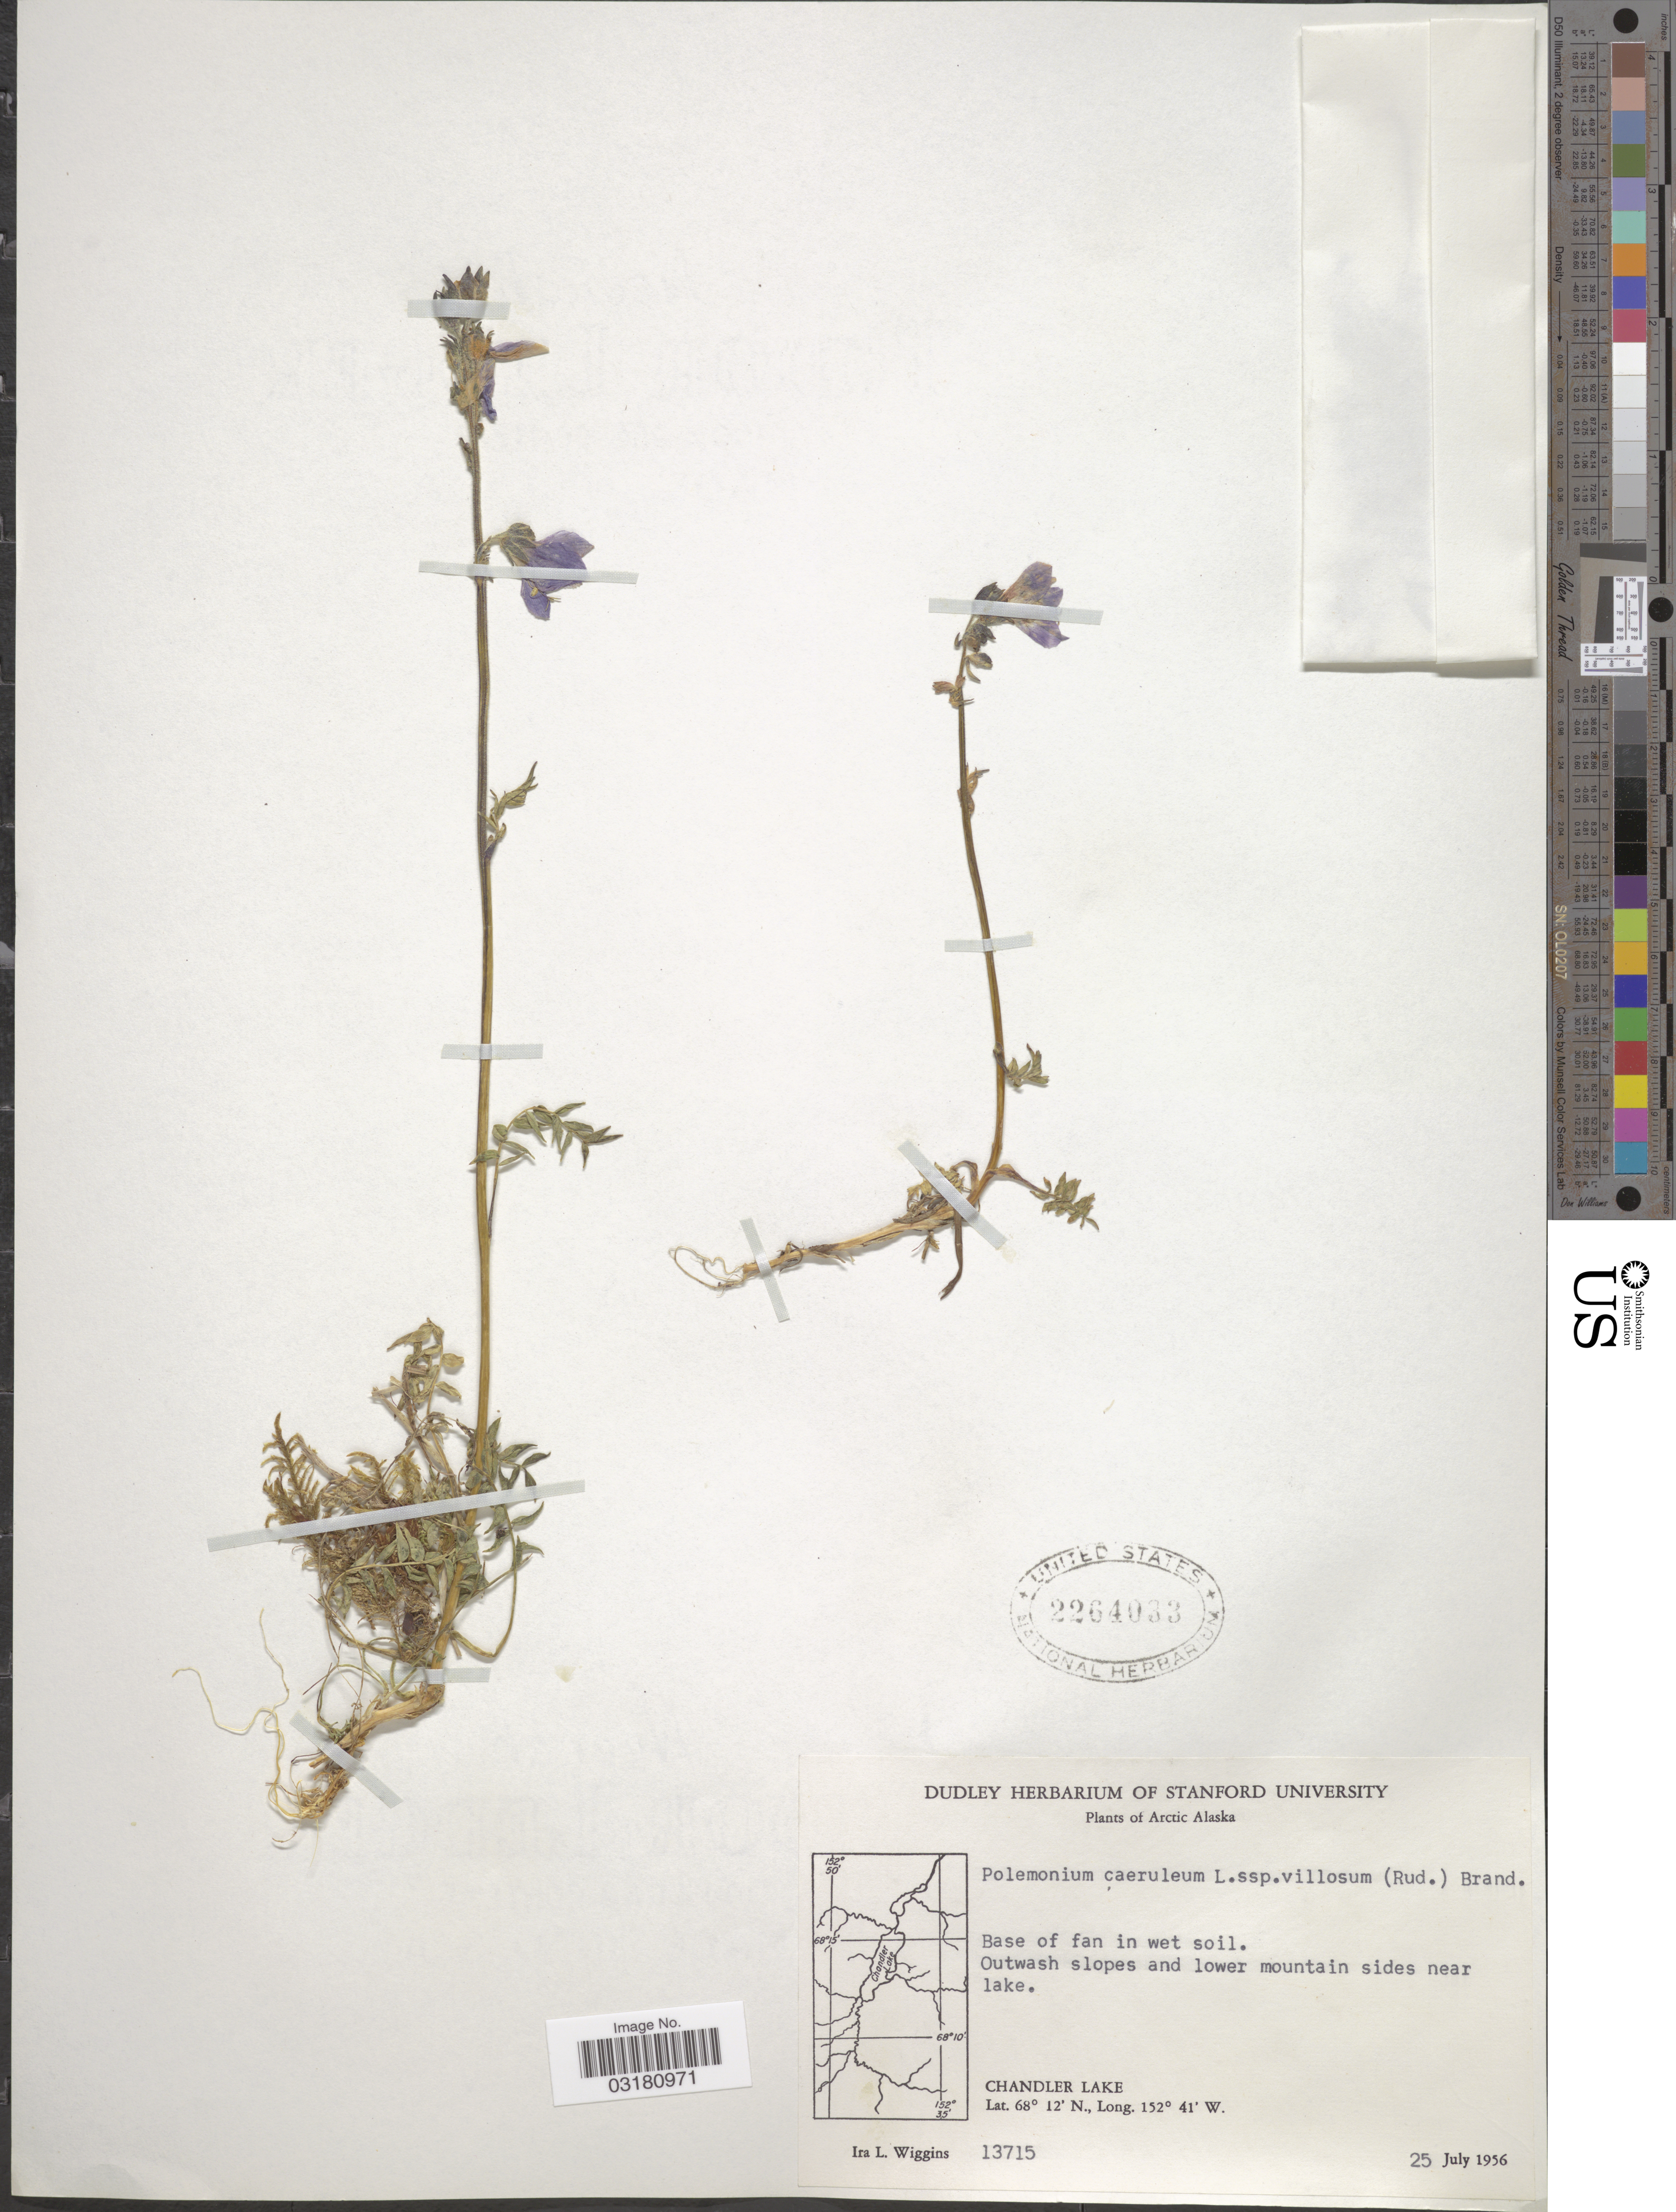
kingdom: Plantae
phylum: Tracheophyta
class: Magnoliopsida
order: Ericales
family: Polemoniaceae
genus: Polemonium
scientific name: Polemonium caeruleum var. villosum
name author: (Rudolph ex Georgi) Brand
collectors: I. L. Wiggins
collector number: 13715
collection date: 1956-07-25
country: United States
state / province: Alaska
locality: Arctic Alaska. Outwash slopes and lower mountain sides near lake. Chandler Lake.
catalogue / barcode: US 2264033